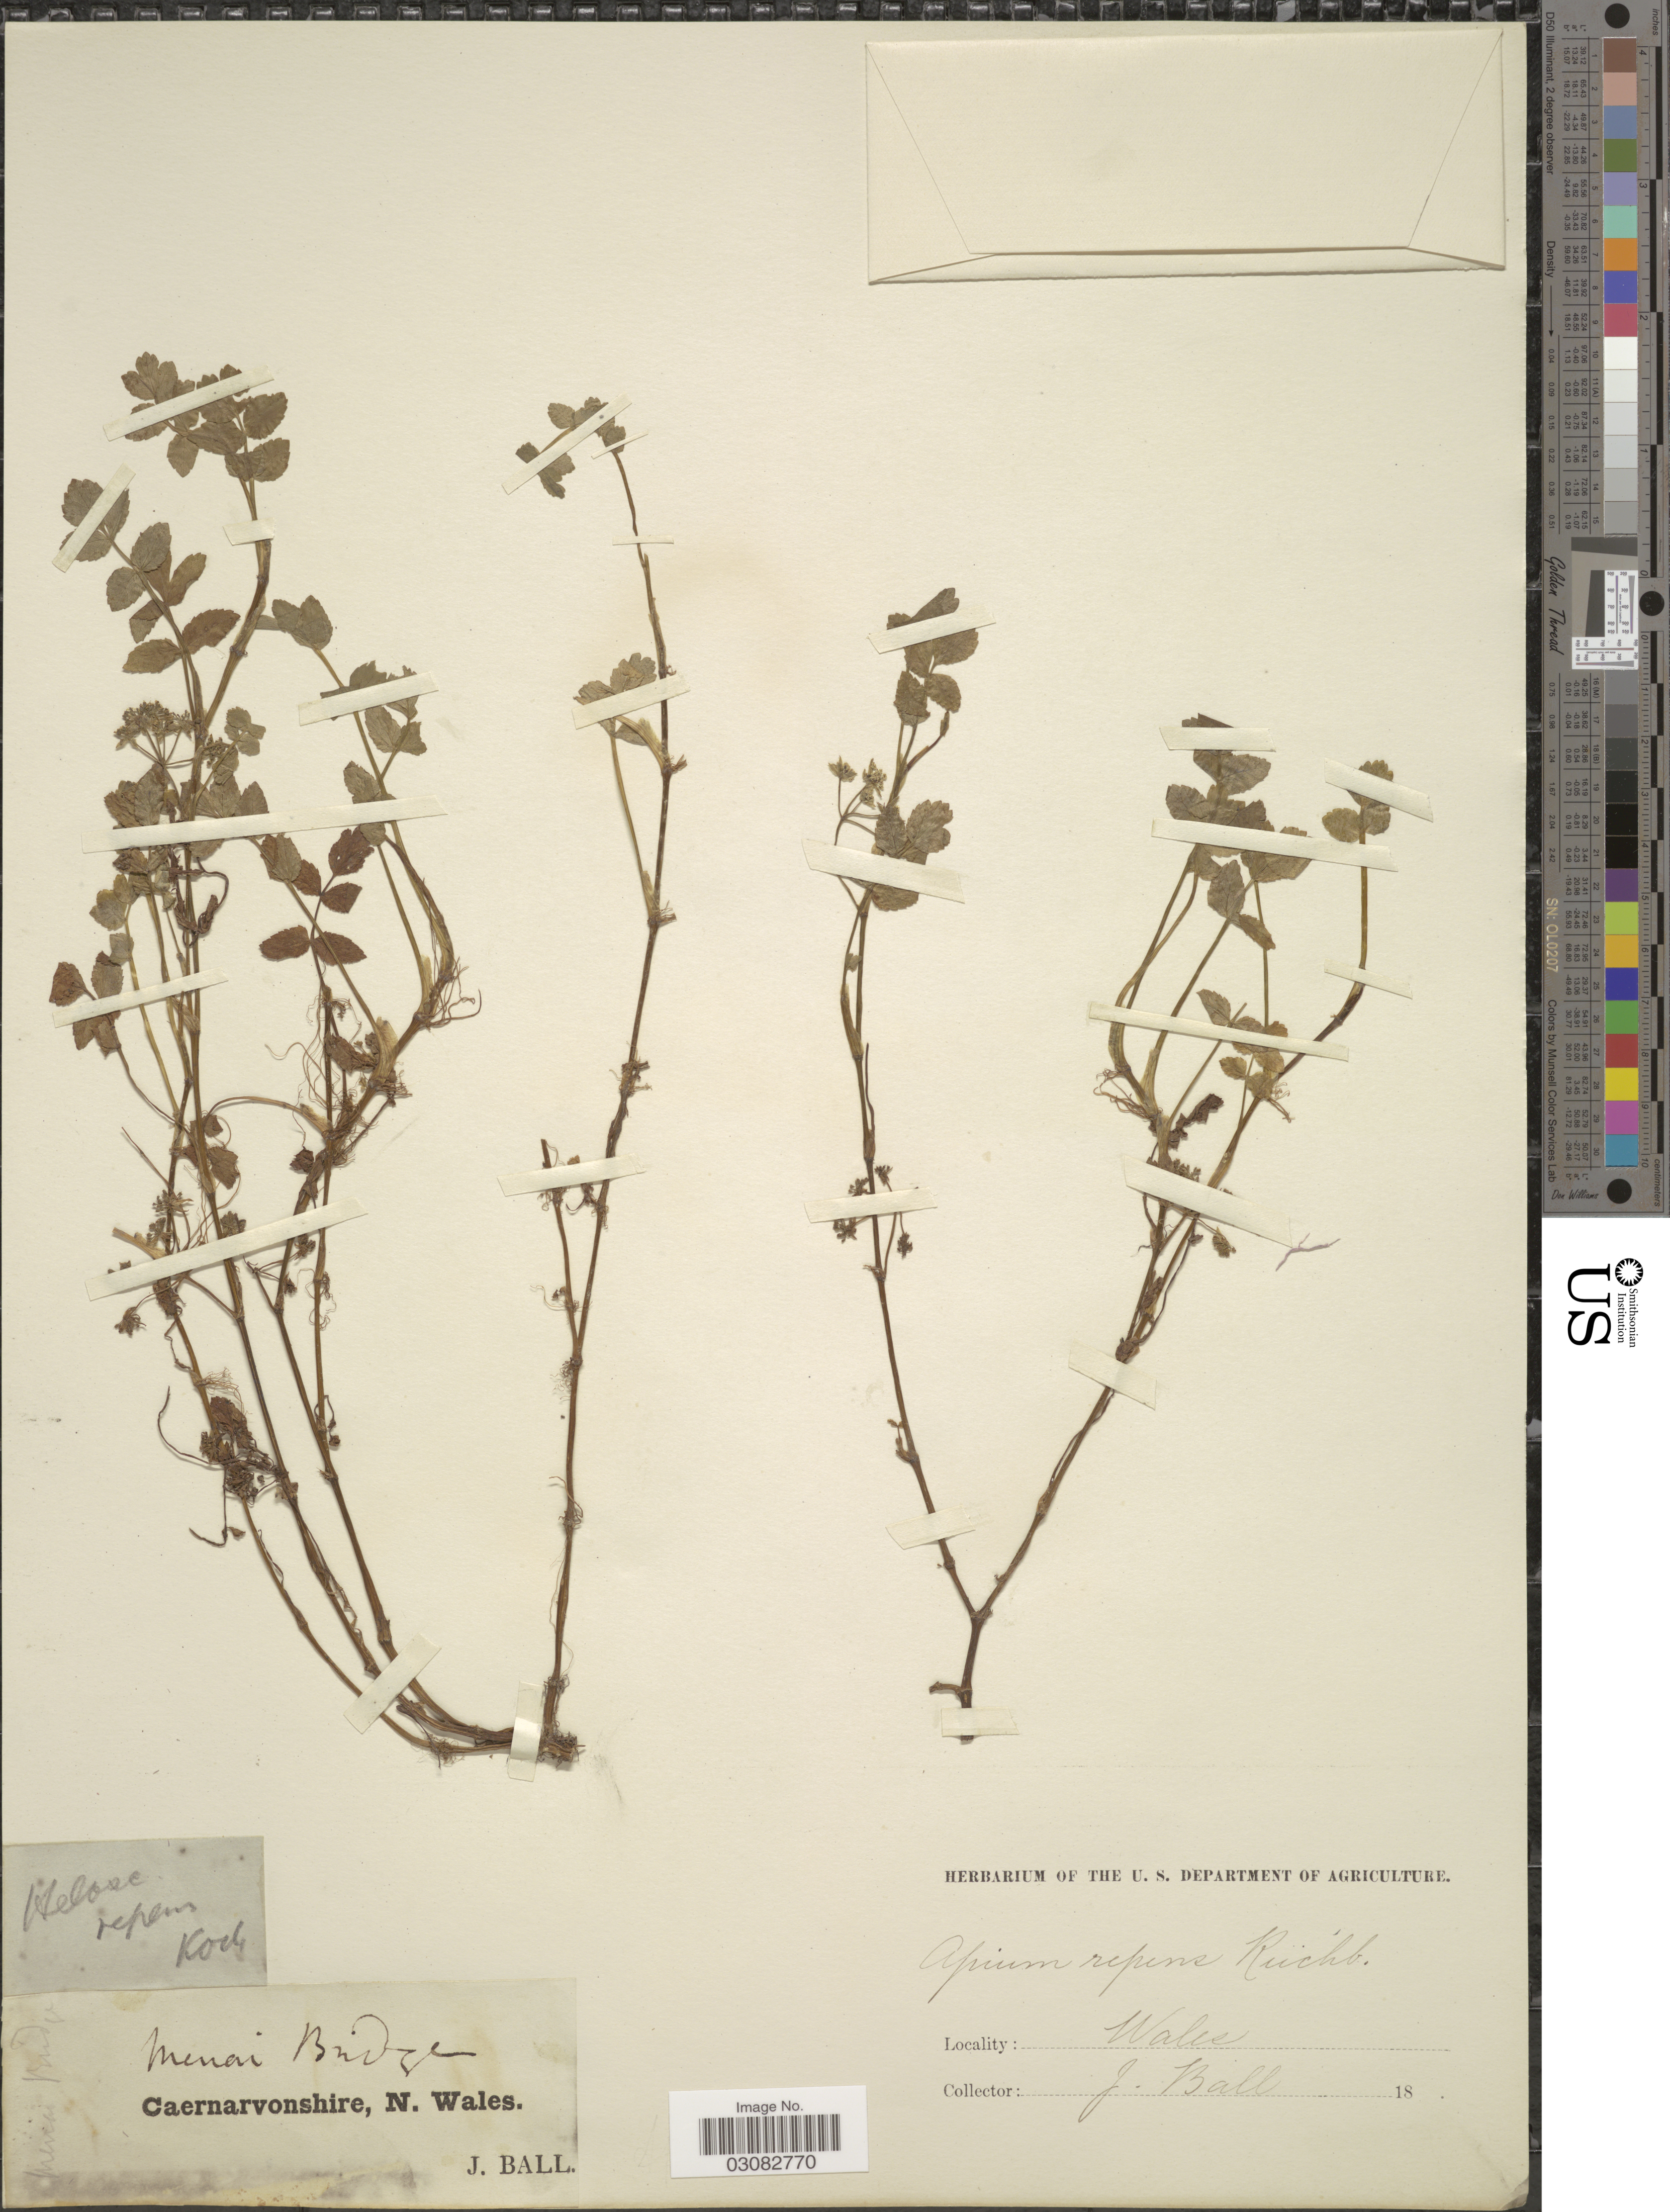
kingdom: Plantae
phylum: Tracheophyta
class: Magnoliopsida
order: Apiales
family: Apiaceae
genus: Apium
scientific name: Apium repens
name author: (Jacq.) Lag.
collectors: J. Ball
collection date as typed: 18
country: United Kingdom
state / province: Wales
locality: Menai Bridge. Caernarvonshire, N. Wales.